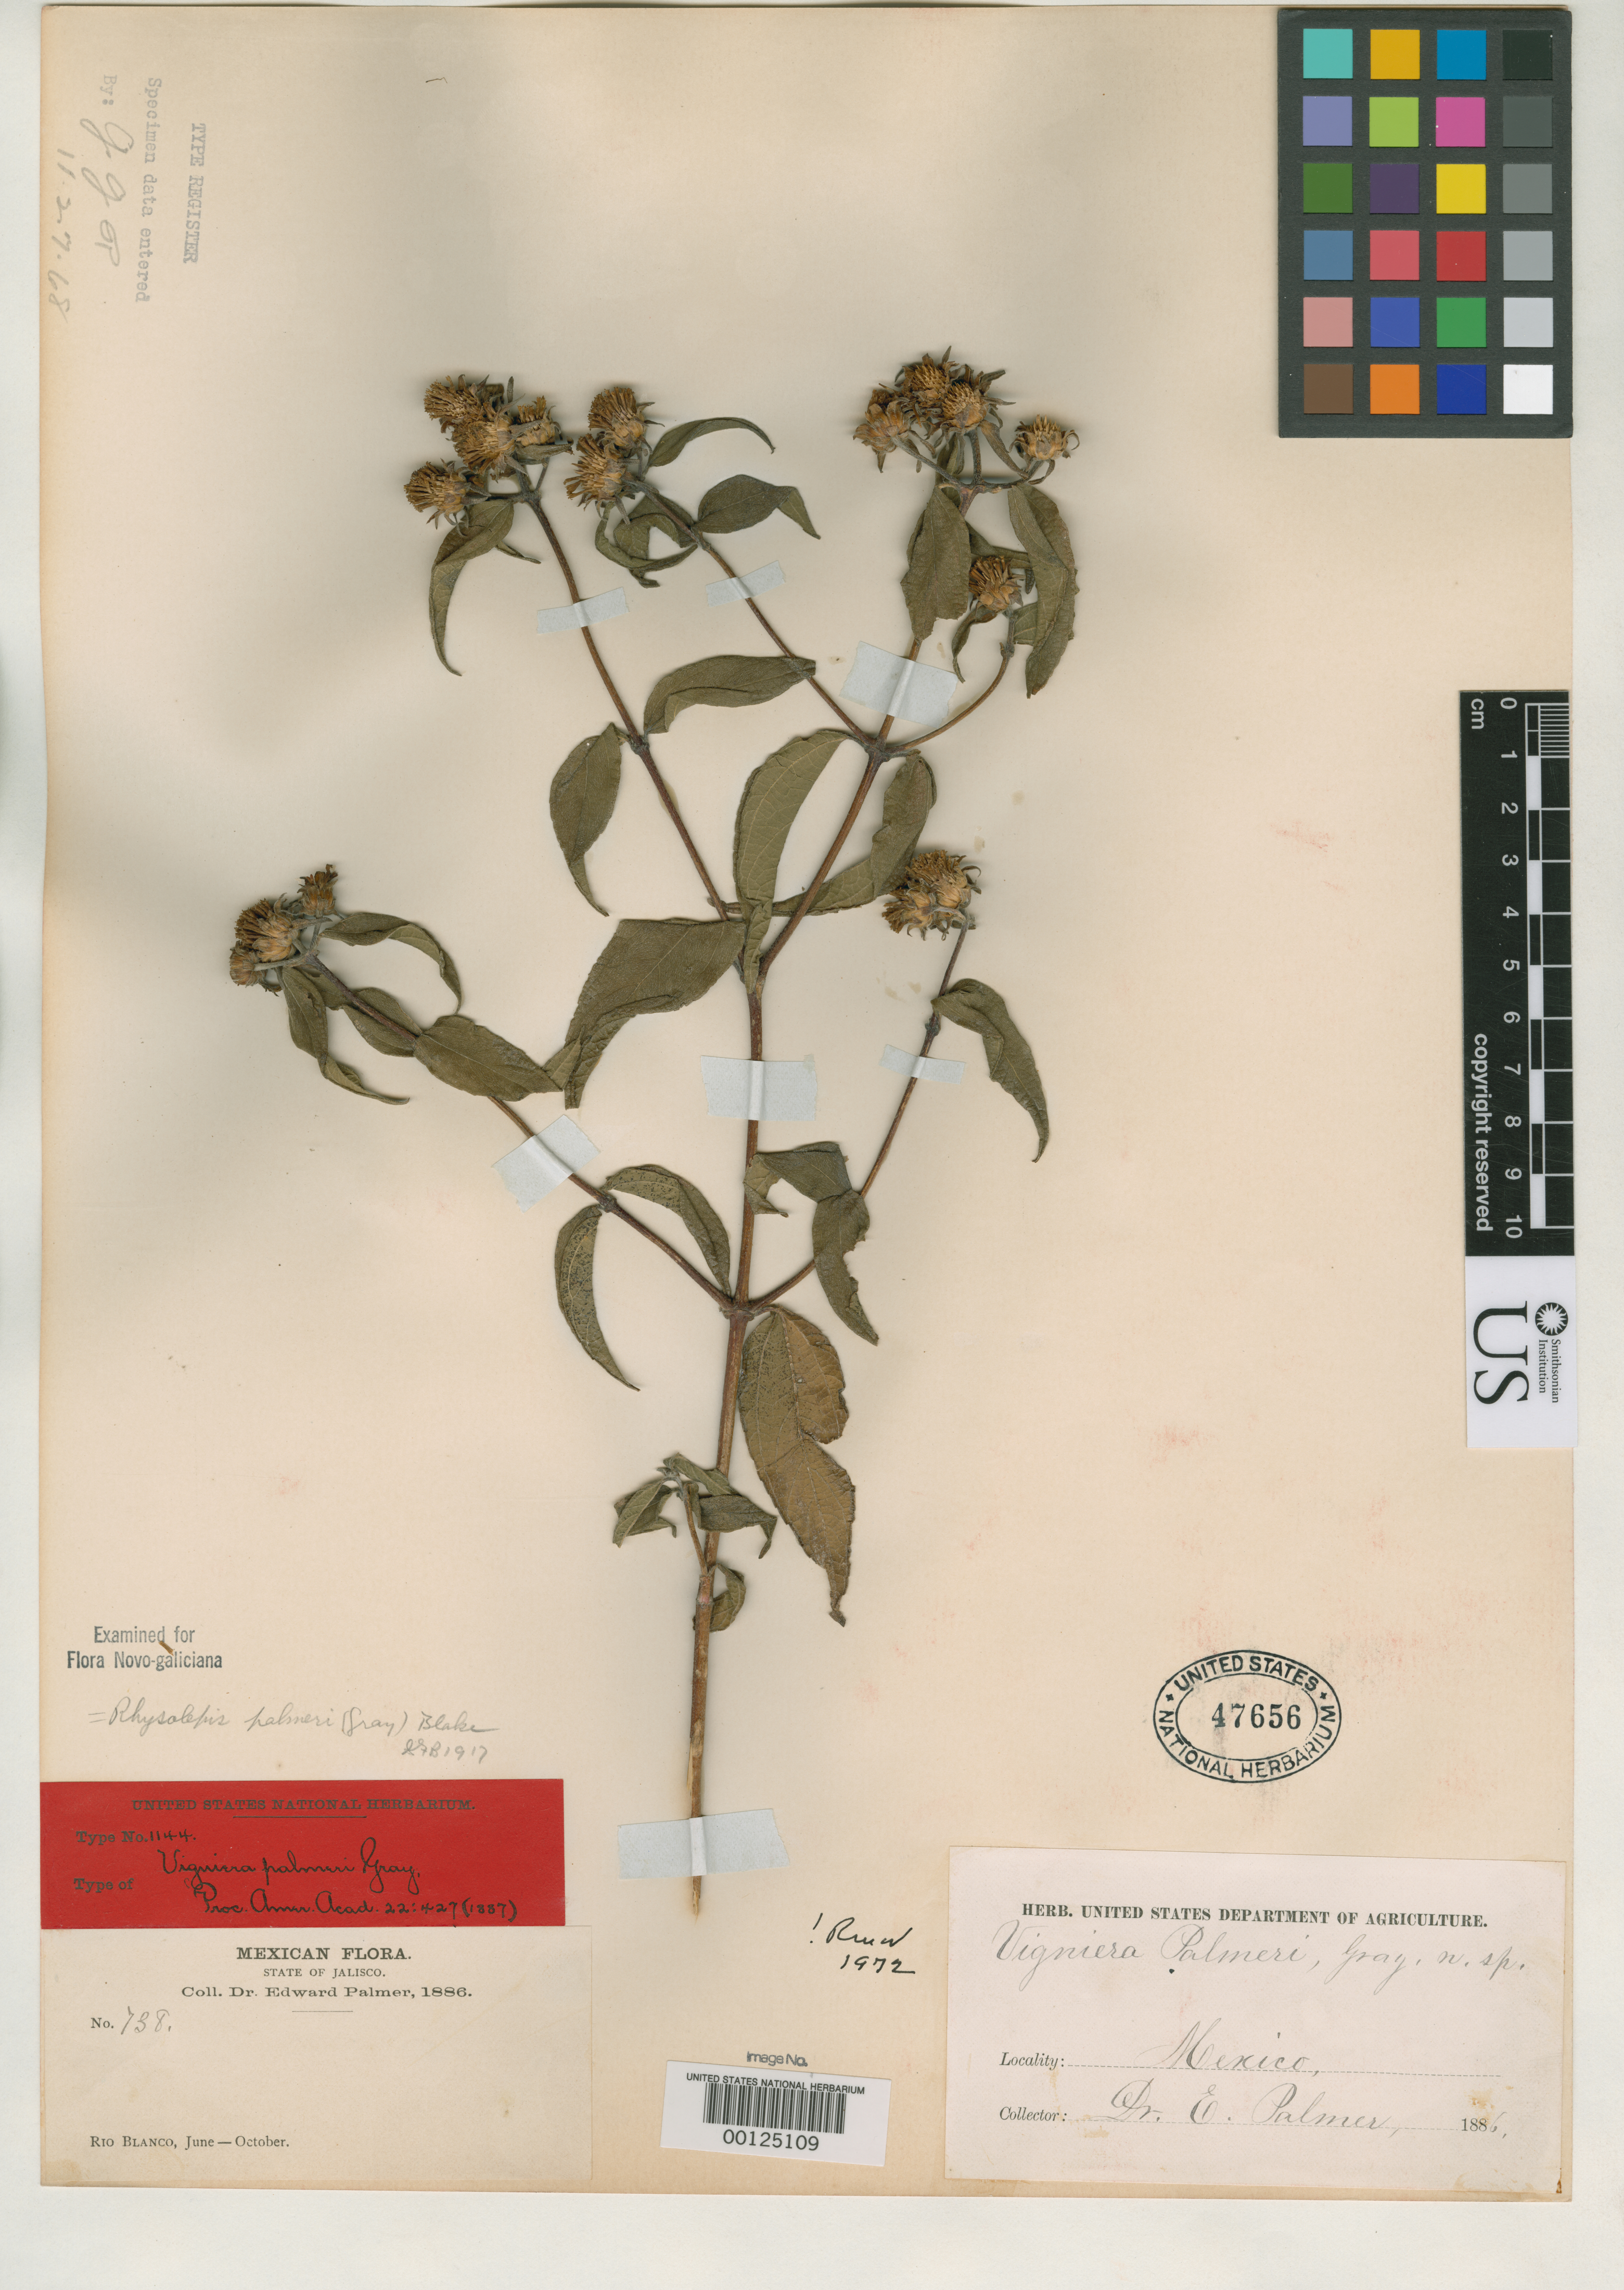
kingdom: Plantae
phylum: Tracheophyta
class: Magnoliopsida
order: Asterales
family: Asteraceae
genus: Viguiera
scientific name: Viguiera palmeri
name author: A. Gray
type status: Isotype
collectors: E. Palmer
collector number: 738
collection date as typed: Oct 1886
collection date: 1886-10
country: Mexico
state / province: Jalisco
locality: Rio Blanco.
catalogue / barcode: US 47656